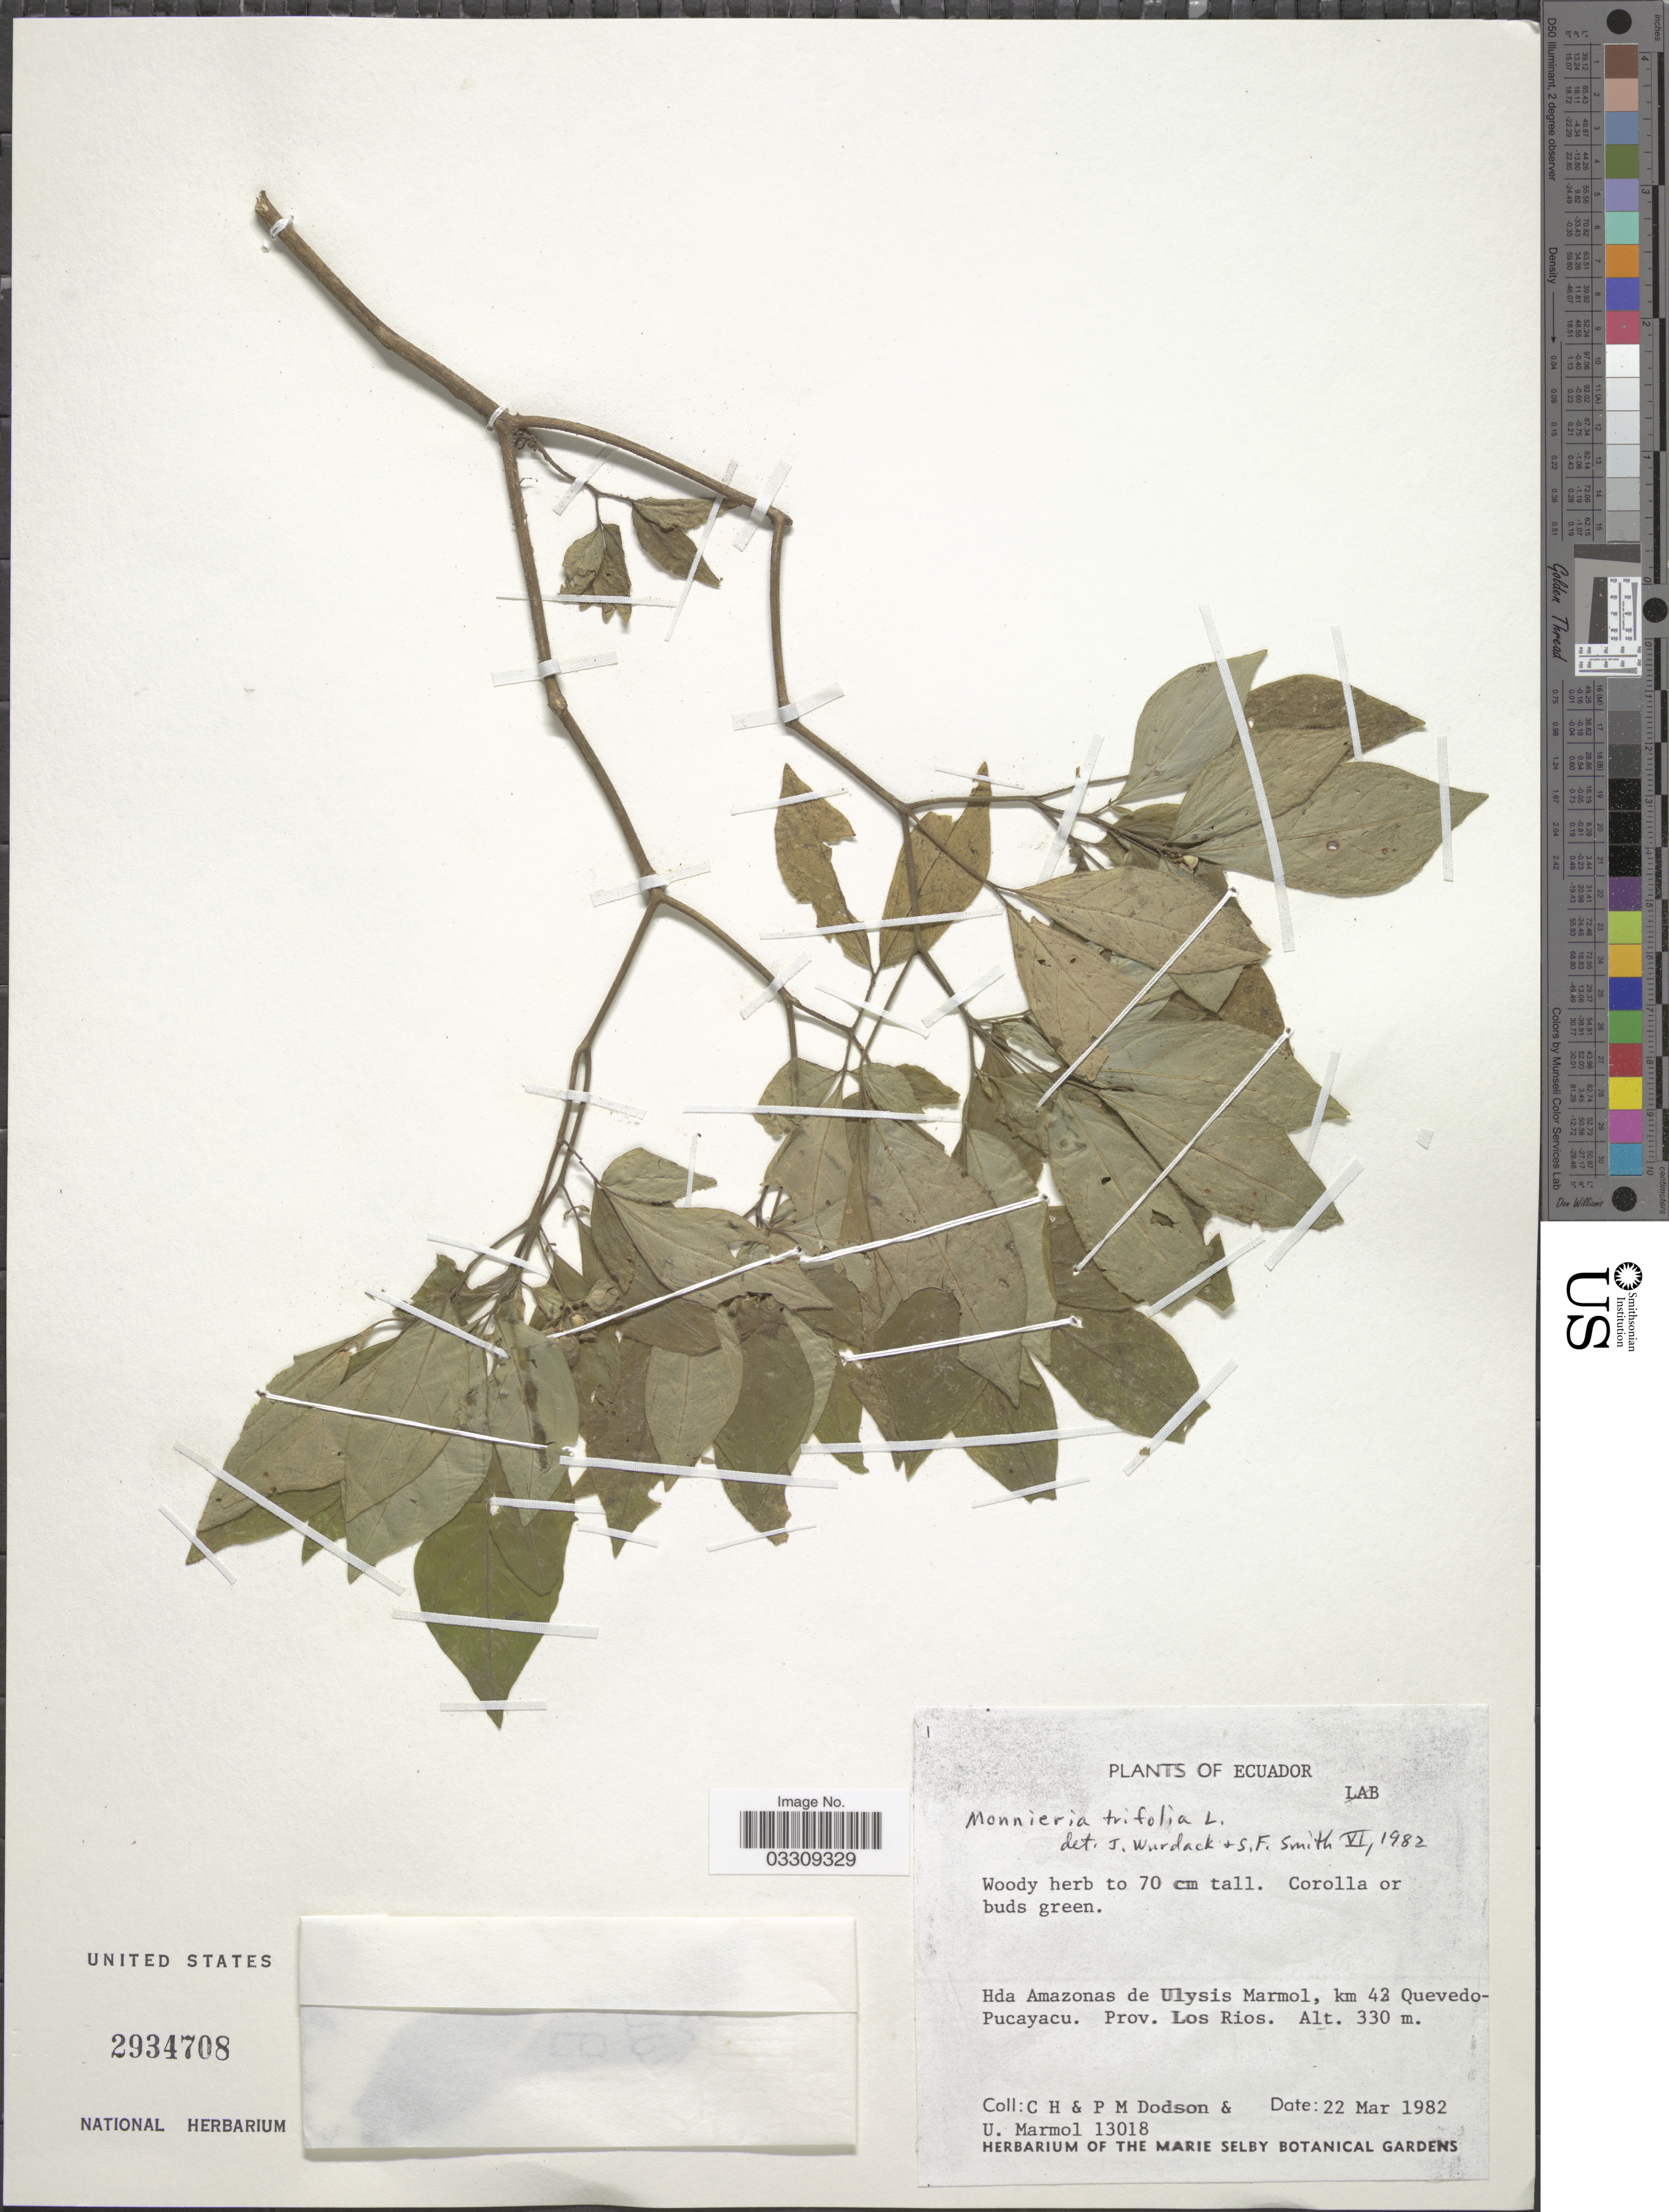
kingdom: Plantae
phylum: Tracheophyta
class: Magnoliopsida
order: Sapindales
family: Rutaceae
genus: Ertela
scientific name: Ertela trifolia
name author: (L.) Kuntze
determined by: Strong, Mark T., (BOT), Smithsonian Institution - National Museum of Natural History (UNITED STATES)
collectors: C. H. Dodson, P. M. Dodson & U. Marmol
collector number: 13018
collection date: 1982-03-22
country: Ecuador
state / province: Los Ríos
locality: Hda Amazonas de Ulysis Marmol, km 43 Quevedo-Pucayacu.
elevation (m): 330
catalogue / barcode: US 2934708